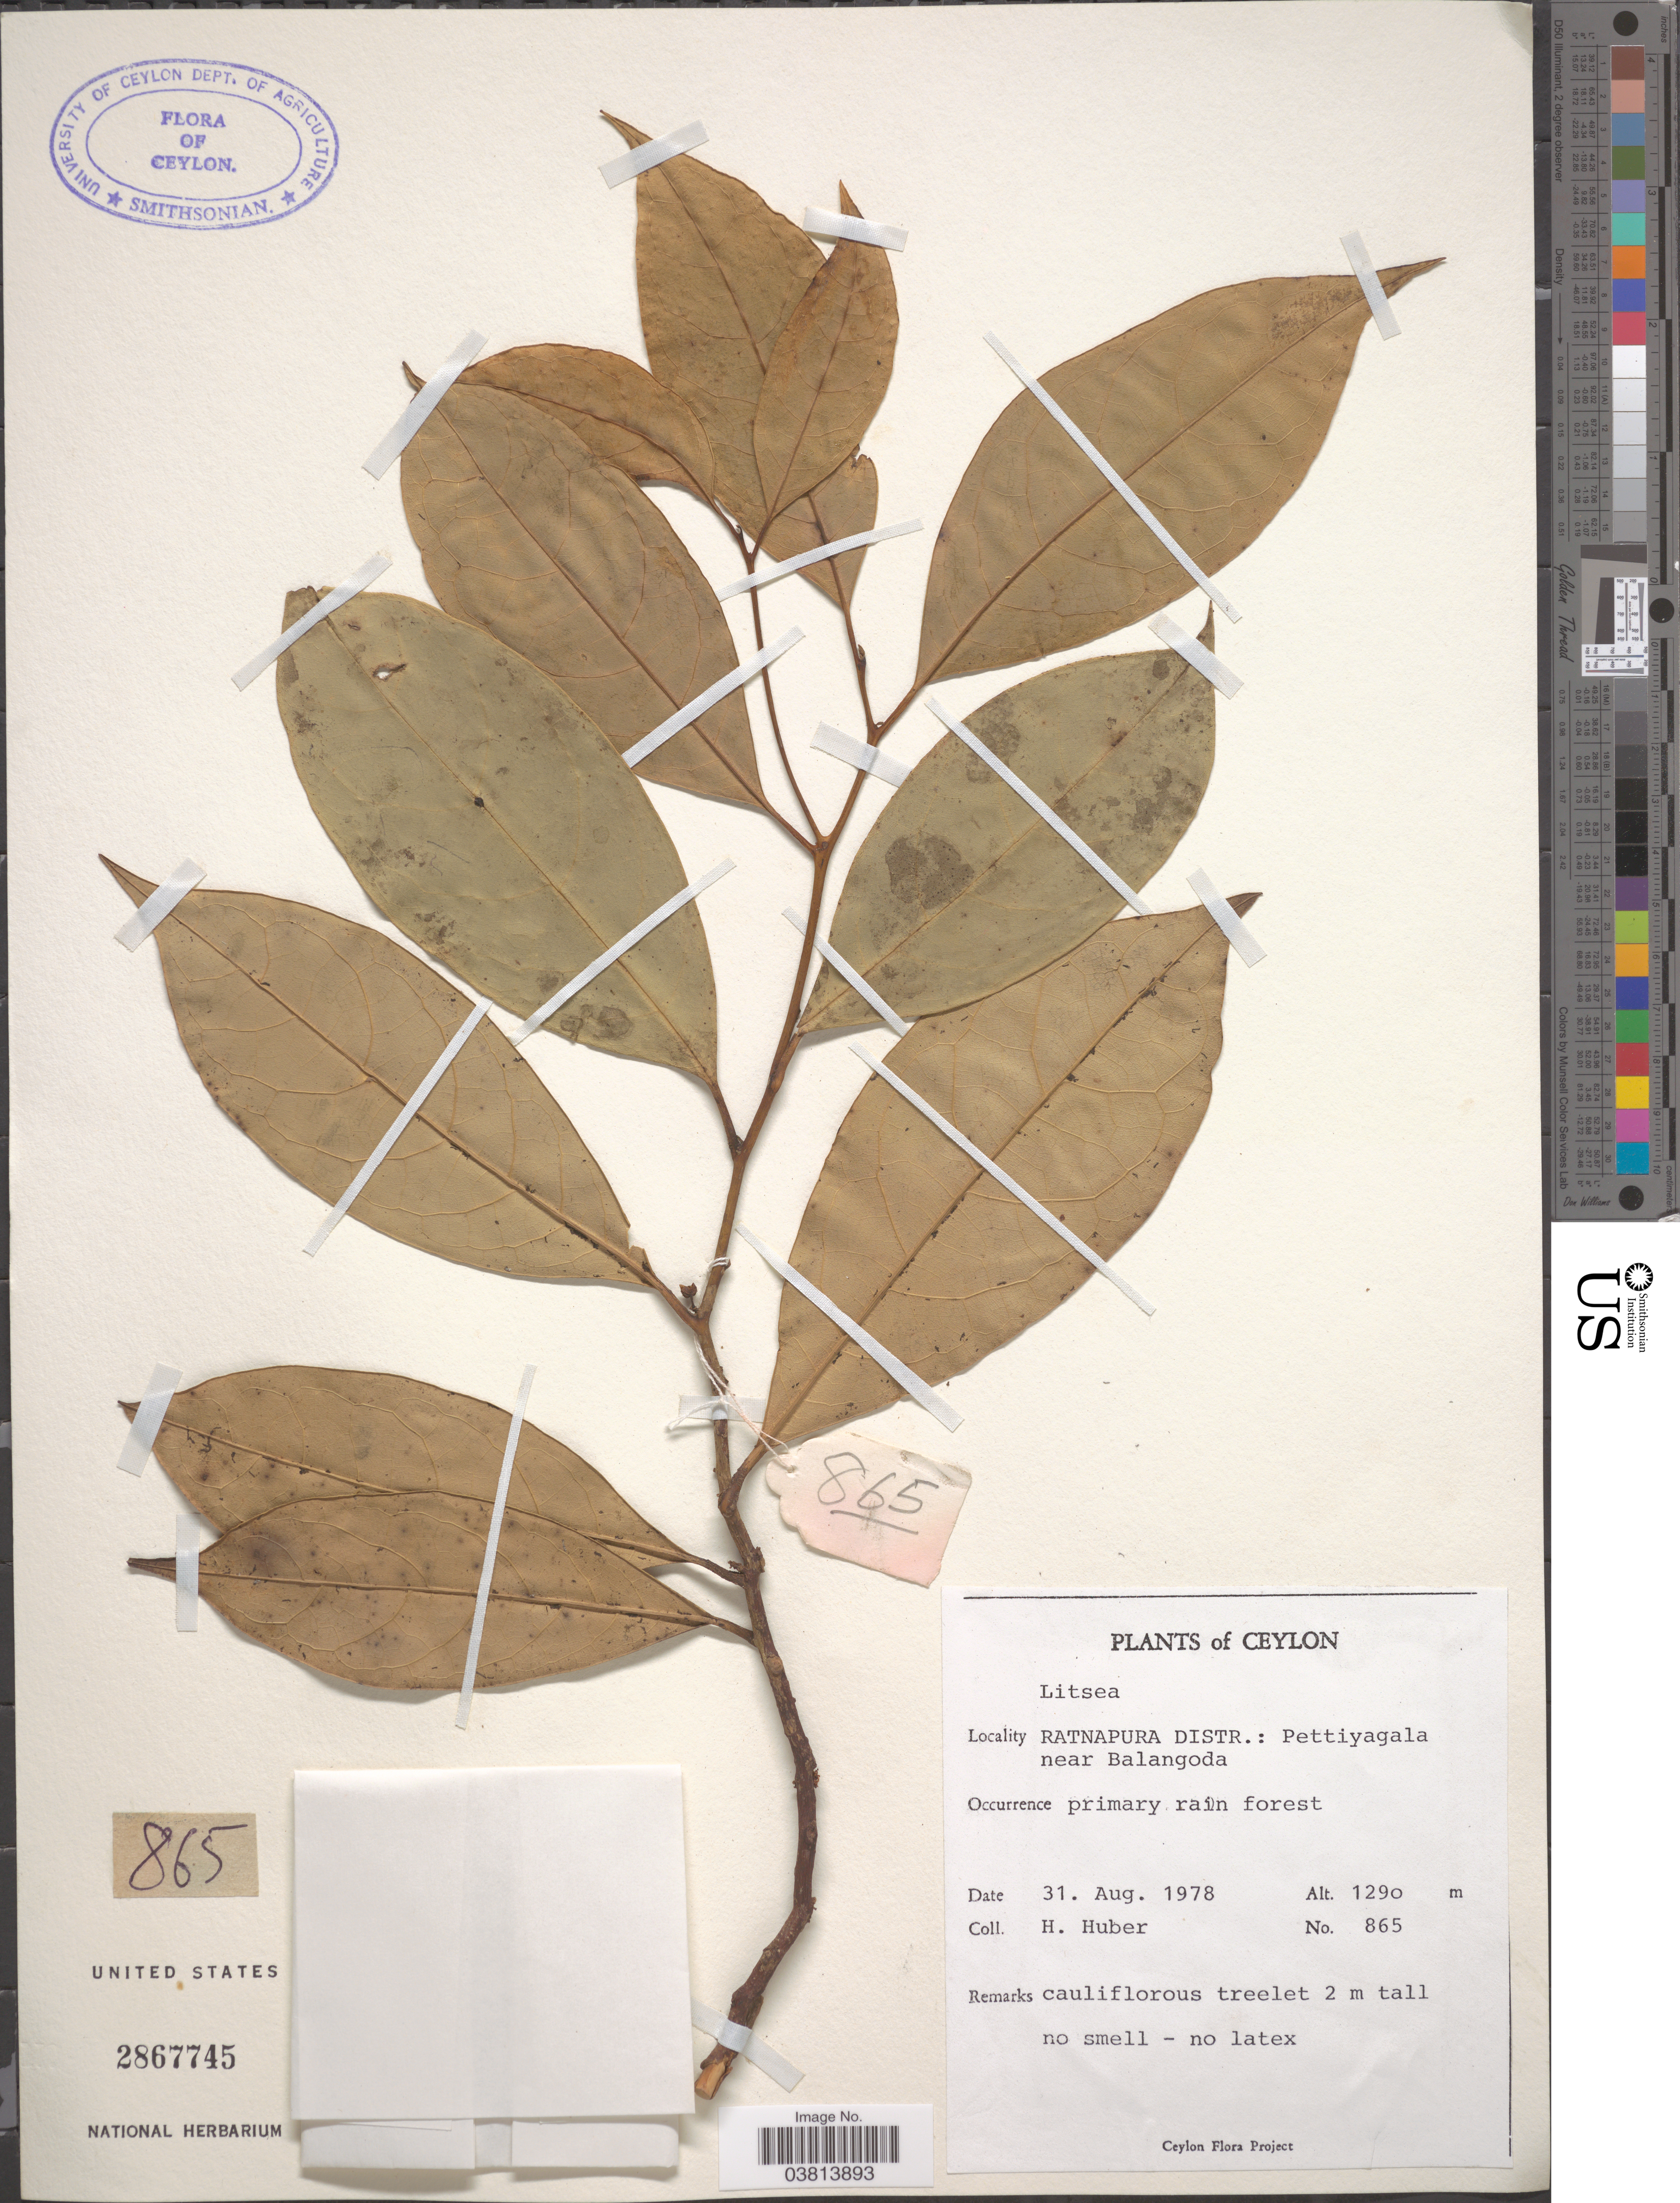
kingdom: Plantae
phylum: Tracheophyta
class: Magnoliopsida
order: Laurales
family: Lauraceae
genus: Litsea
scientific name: Litsea sp.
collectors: H. Huber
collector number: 865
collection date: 1978-08-31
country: Sri Lanka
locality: Ceylon. Ratnapura Distr.: Pettiyagala near Balangoda.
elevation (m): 1290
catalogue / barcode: US 2867745